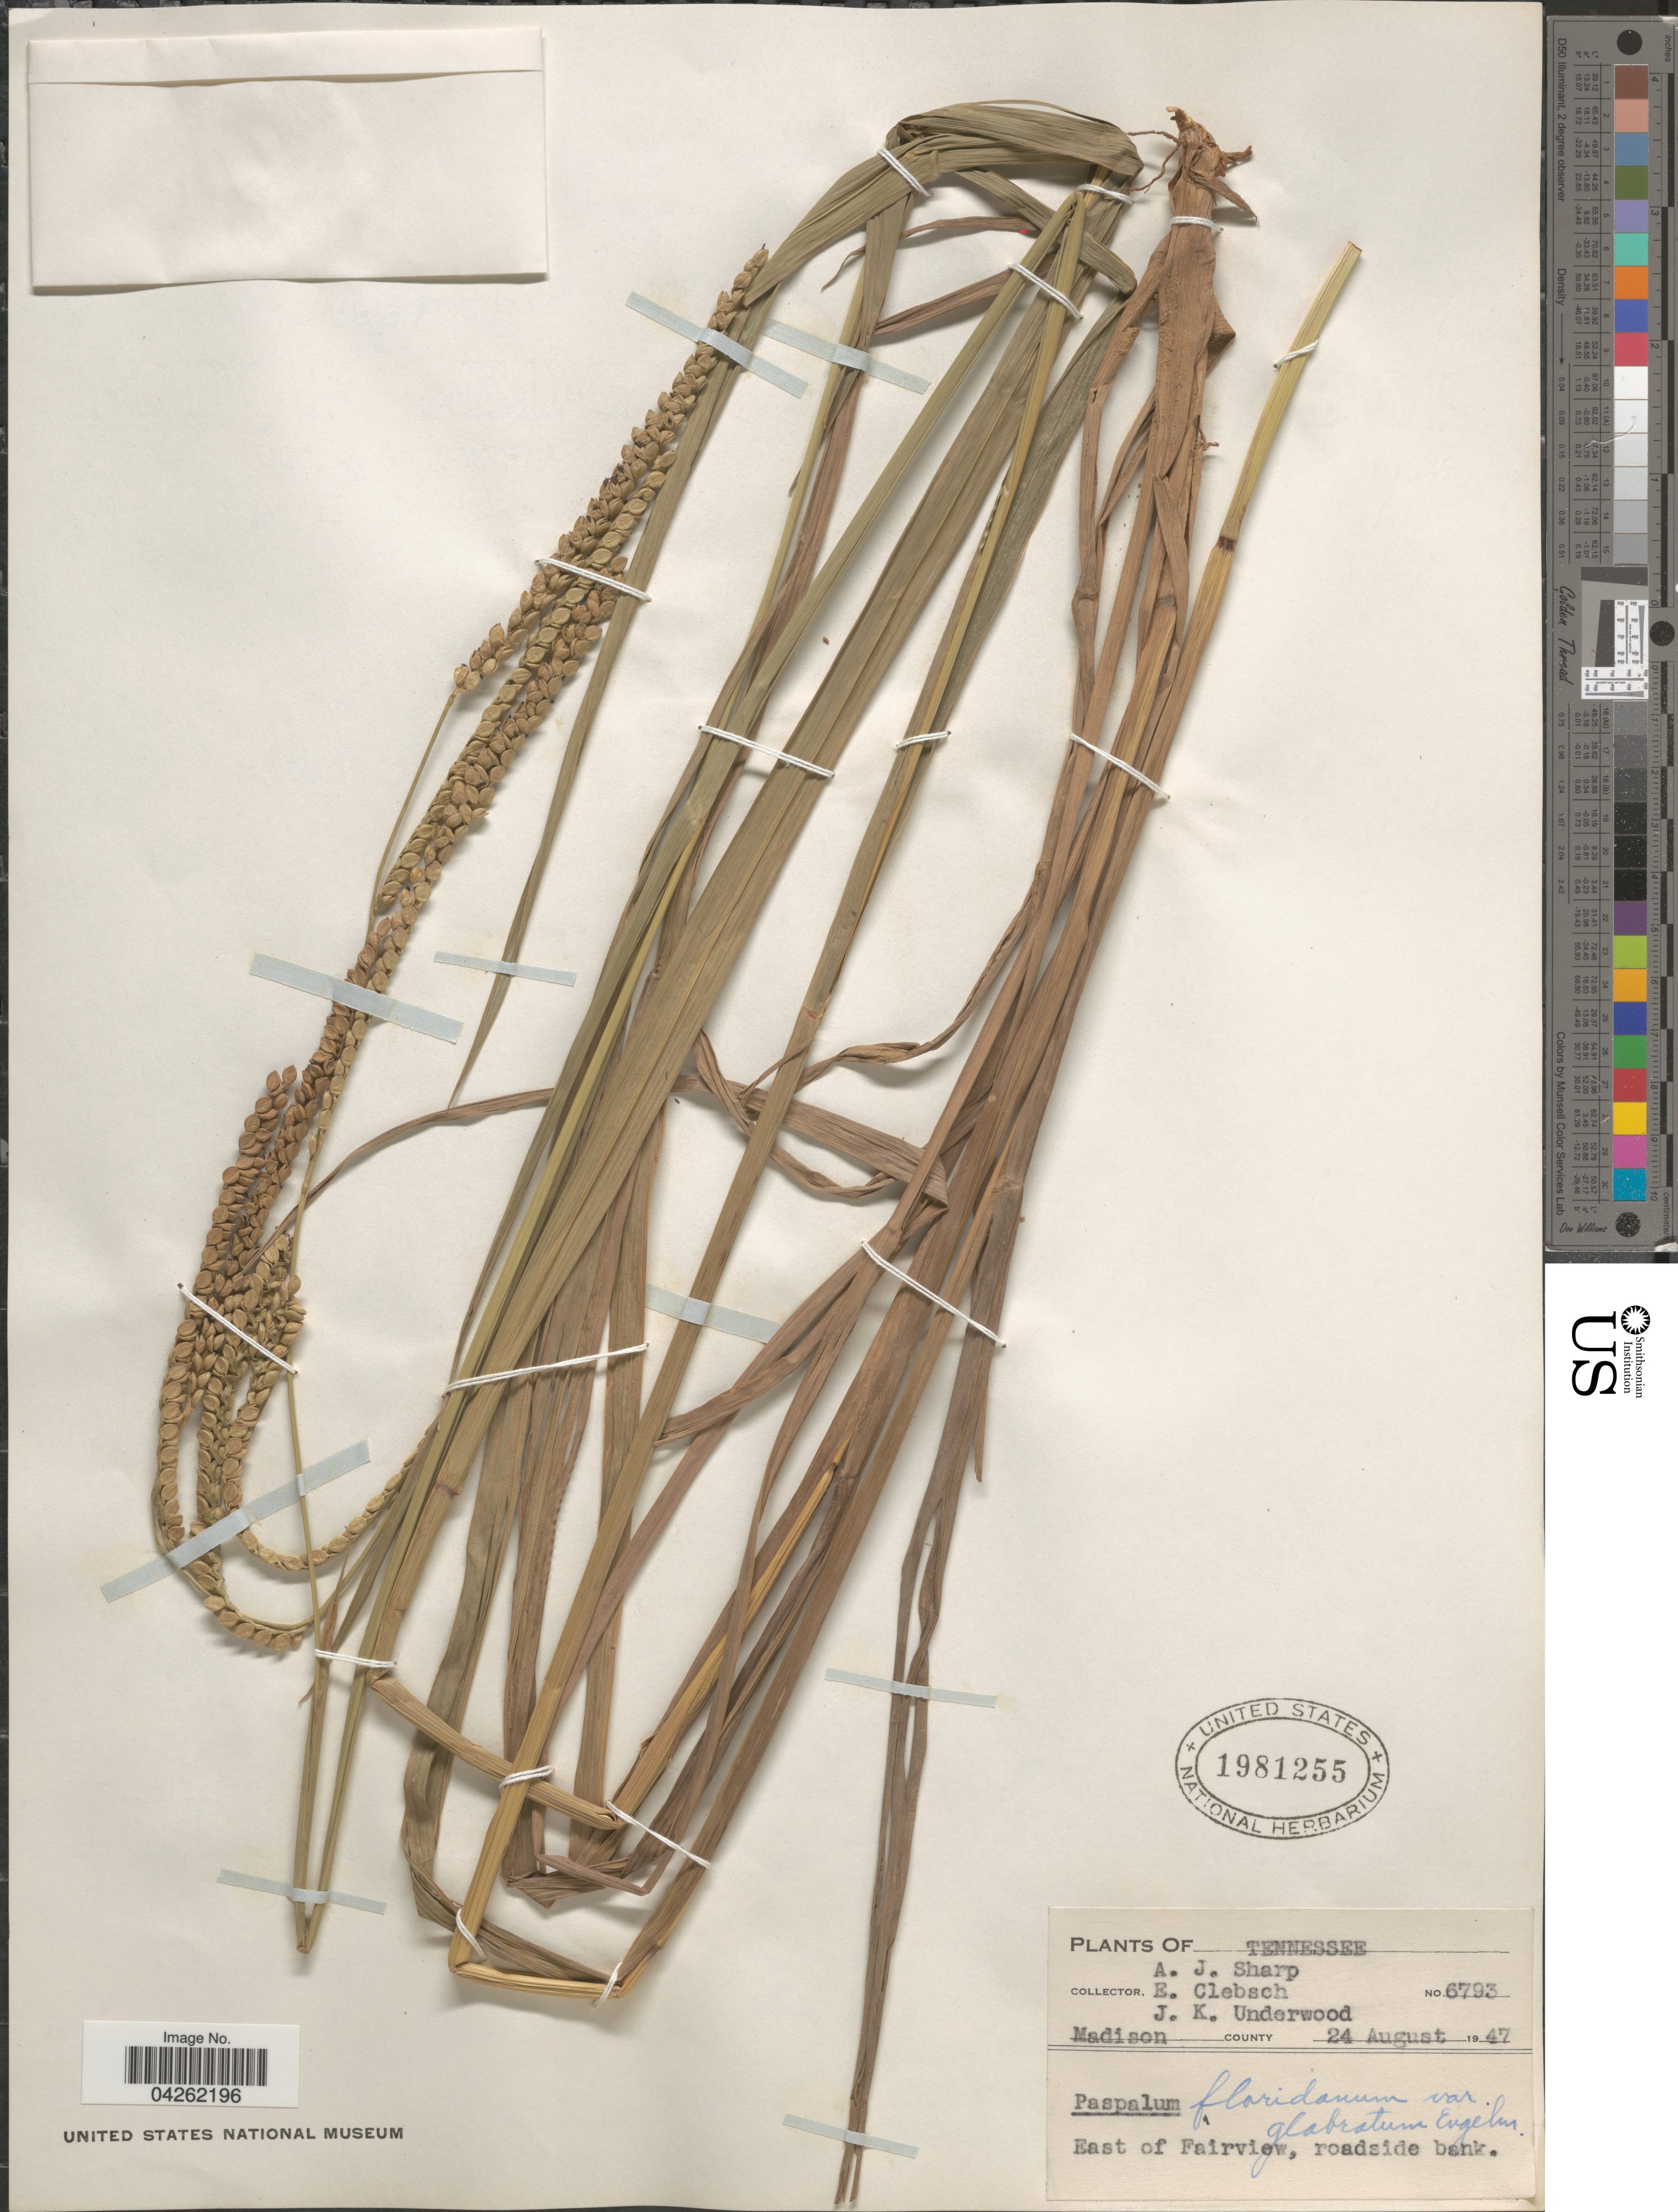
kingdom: Plantae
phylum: Tracheophyta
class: Liliopsida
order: Poales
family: Poaceae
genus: Paspalum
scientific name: Paspalum floridanum var. glabratum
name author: Engelm. ex Vasey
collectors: A. J. Sharp, E. Clebsch & J. K. Underwood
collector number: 6793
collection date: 1947-08-24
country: United States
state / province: Tennessee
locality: Madison County. East of Fairfiew, roadside bank.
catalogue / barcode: US 1981255